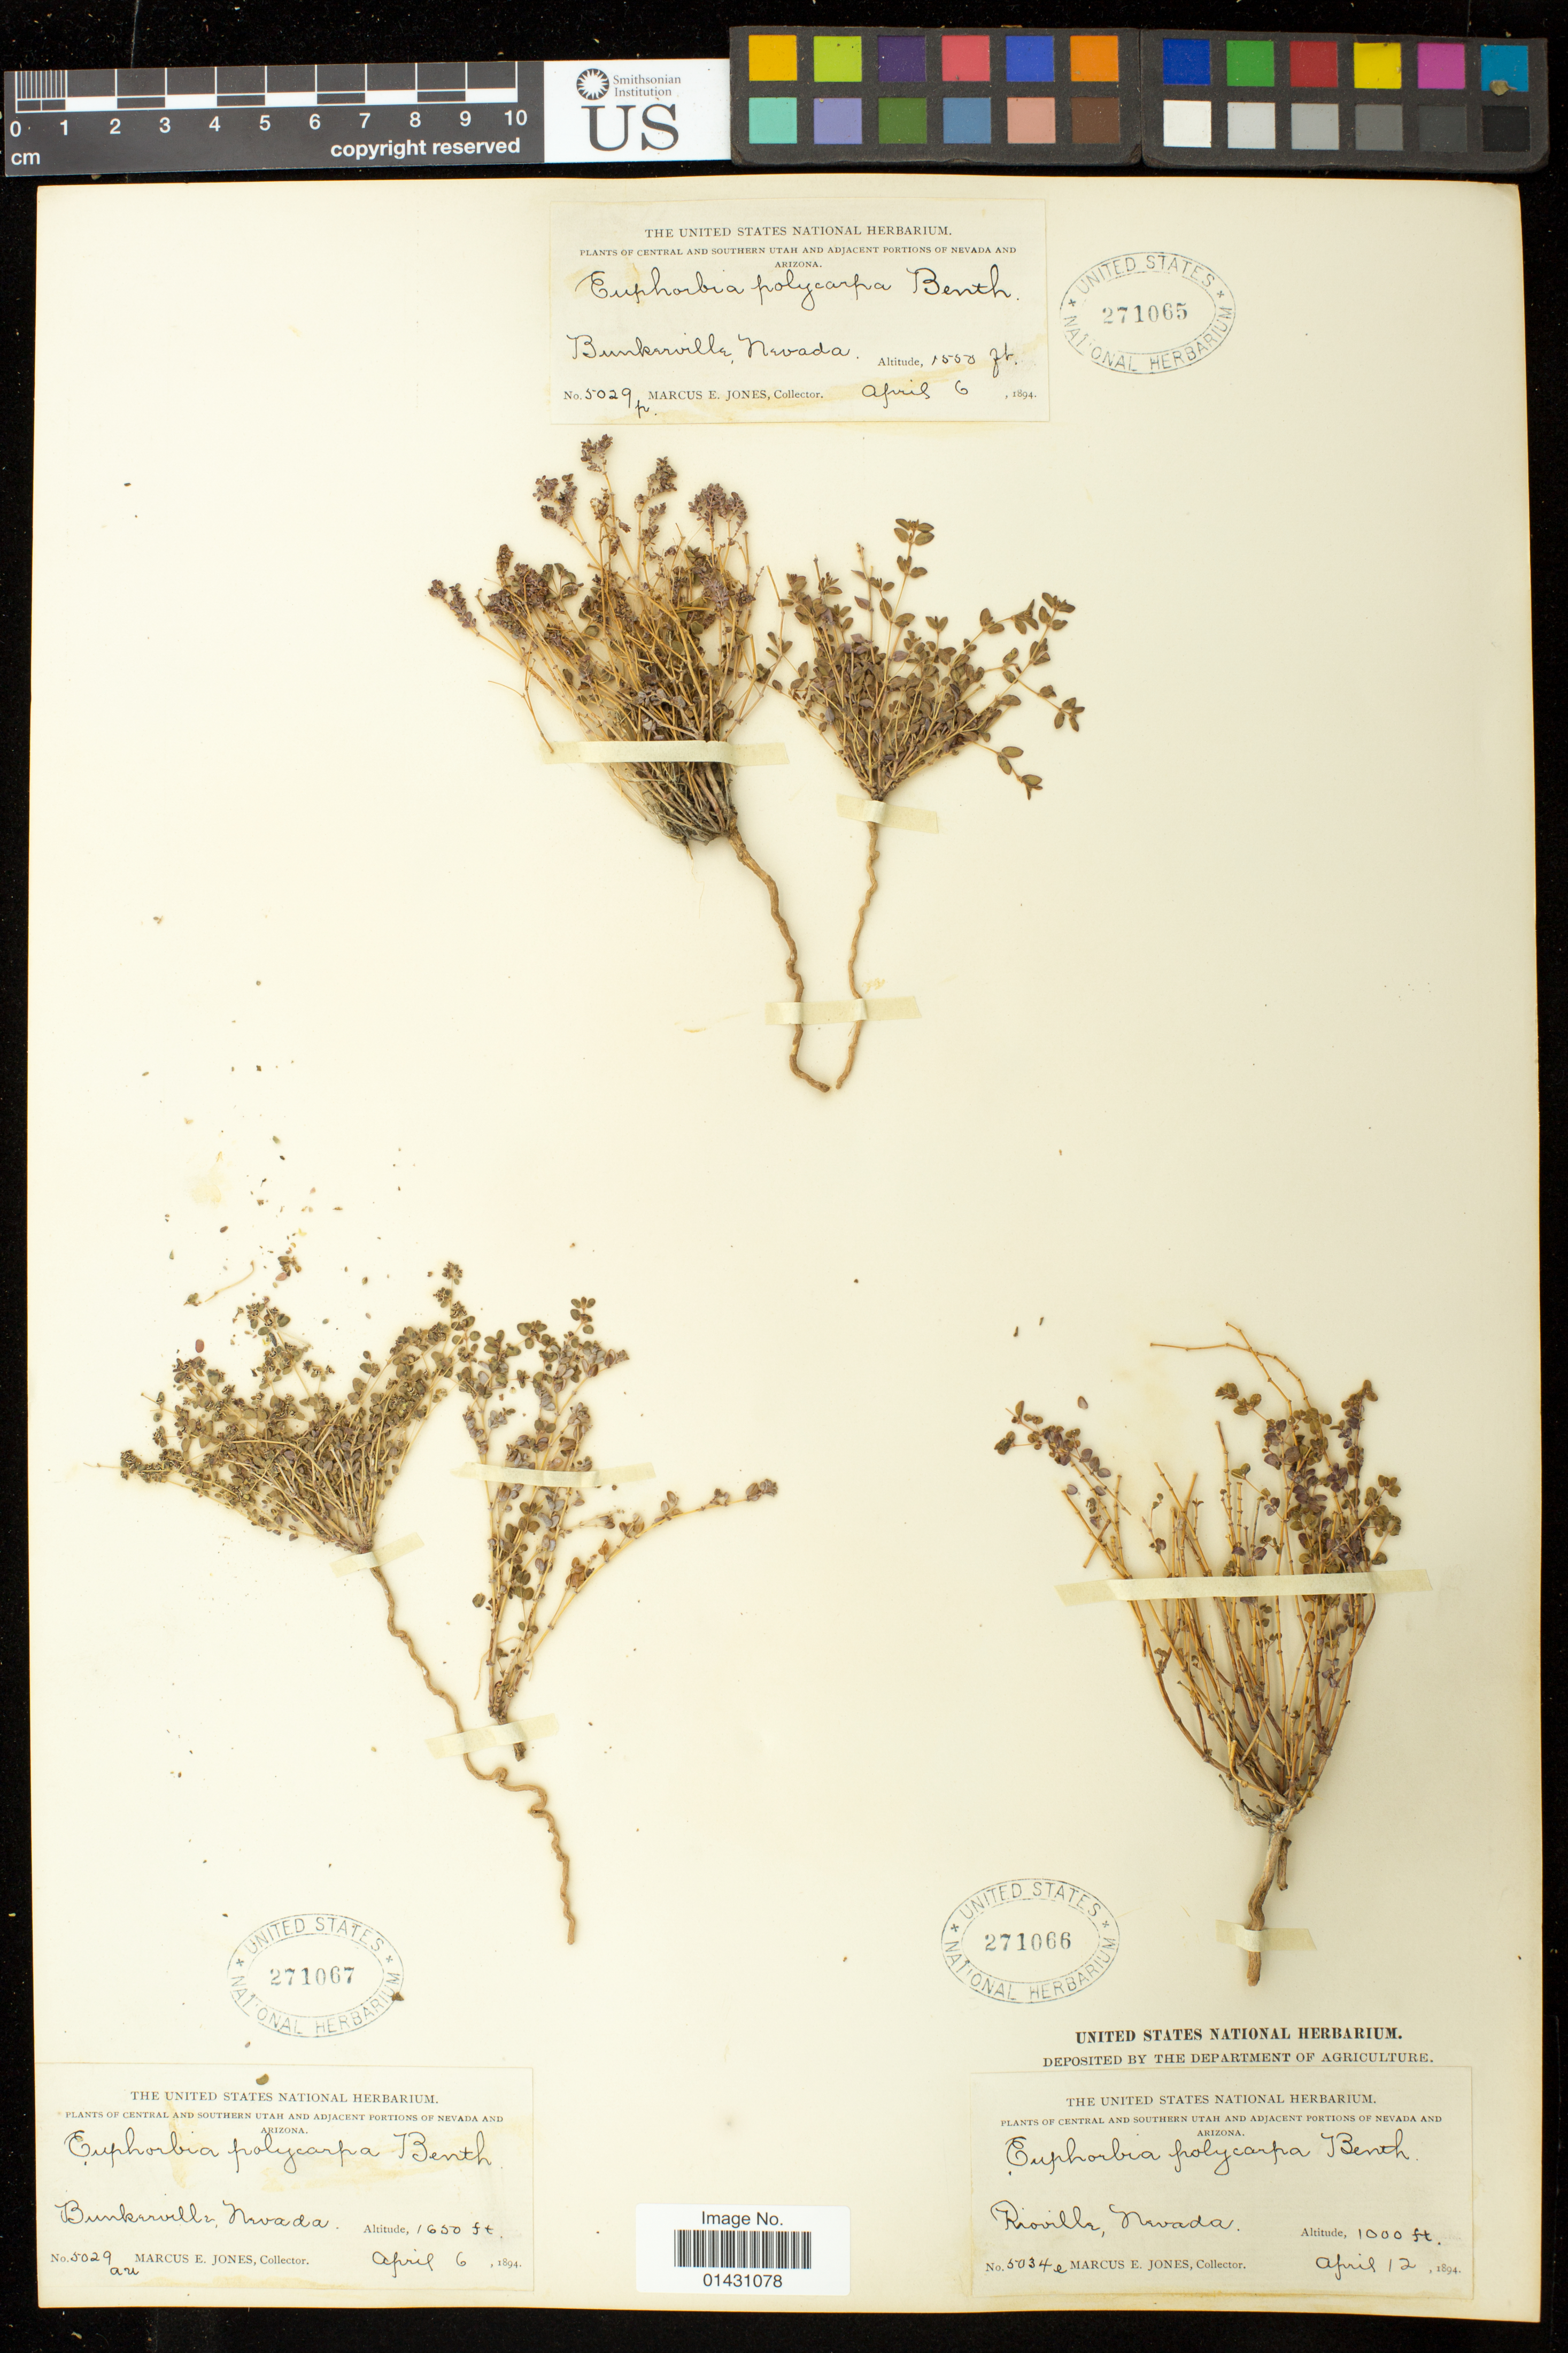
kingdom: Plantae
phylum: Tracheophyta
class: Magnoliopsida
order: Malpighiales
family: Euphorbiaceae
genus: Euphorbia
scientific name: Euphorbia polycarpa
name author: Benth.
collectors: M. E. Jones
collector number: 5029au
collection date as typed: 06 Apr 1894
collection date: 1894-04-06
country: United States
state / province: Nevada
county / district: Clark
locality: Bunkerville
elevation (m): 503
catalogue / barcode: US 271067-3